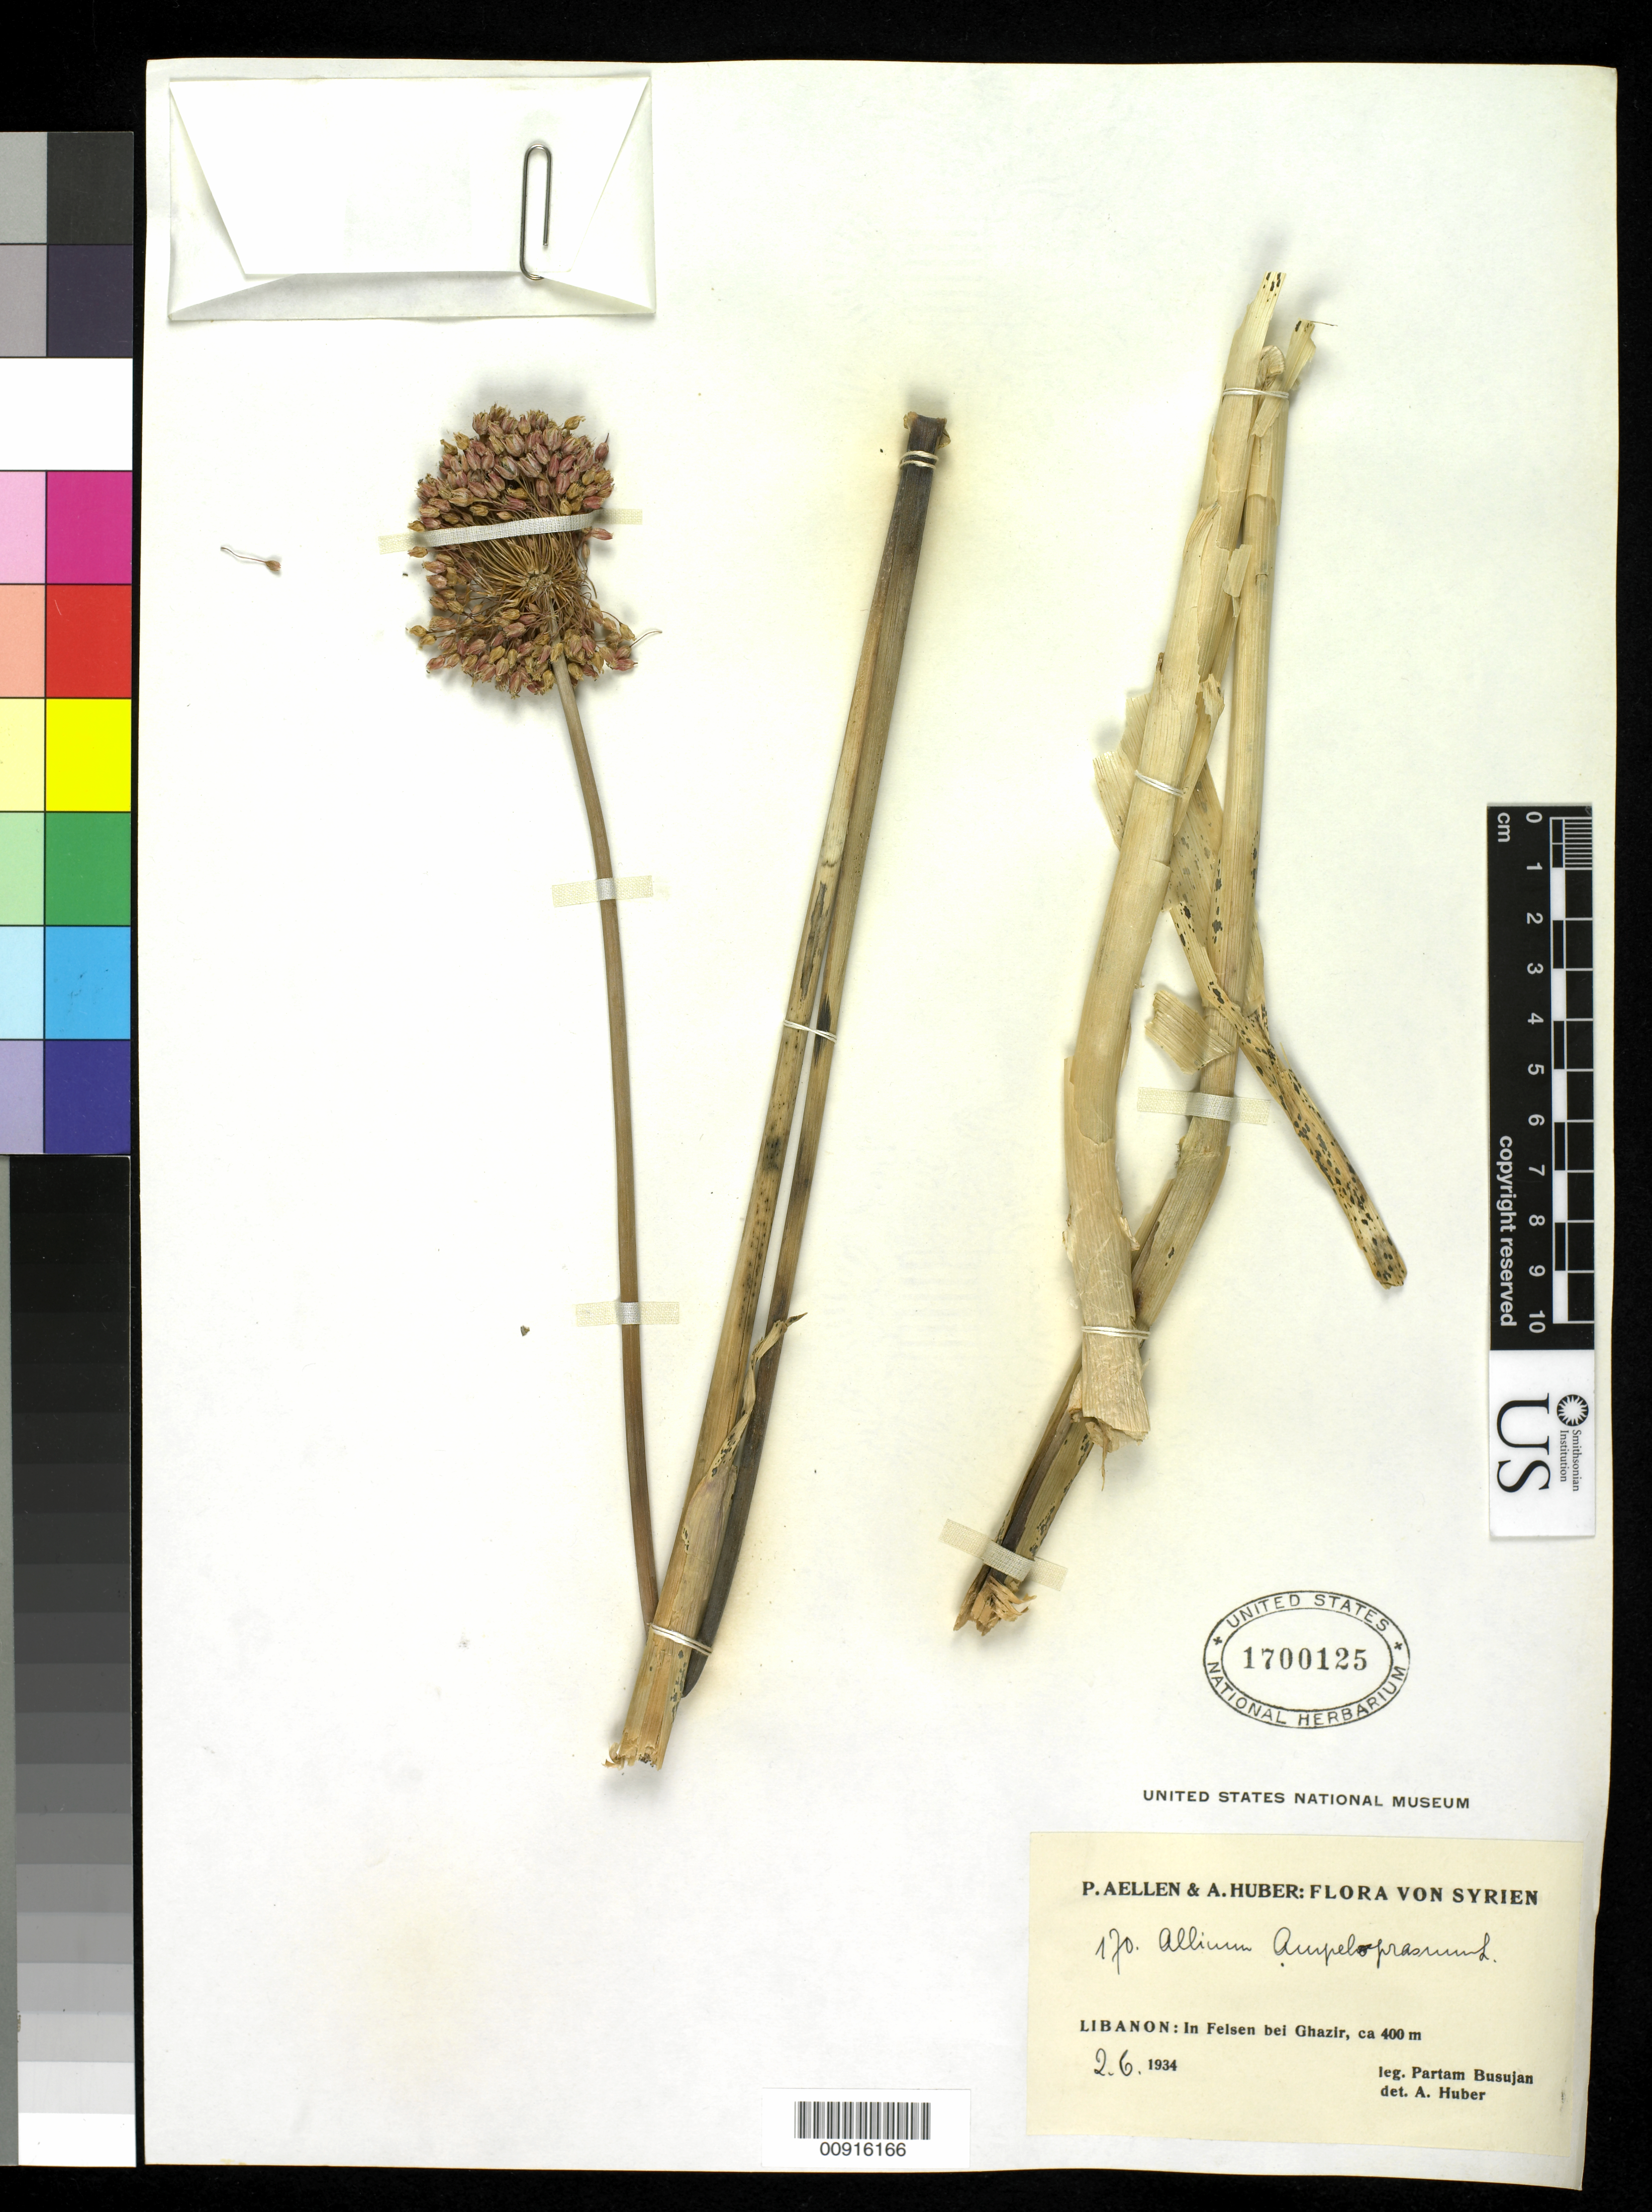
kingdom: Plantae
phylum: Tracheophyta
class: Liliopsida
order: Asparagales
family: Amaryllidaceae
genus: Allium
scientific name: Allium ampeloprasum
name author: L.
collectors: P. Aellen, A. Huber & P. Busujan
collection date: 1934-06-02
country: Lebanon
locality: In felsen bei Ghazir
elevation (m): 400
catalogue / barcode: US 1700125